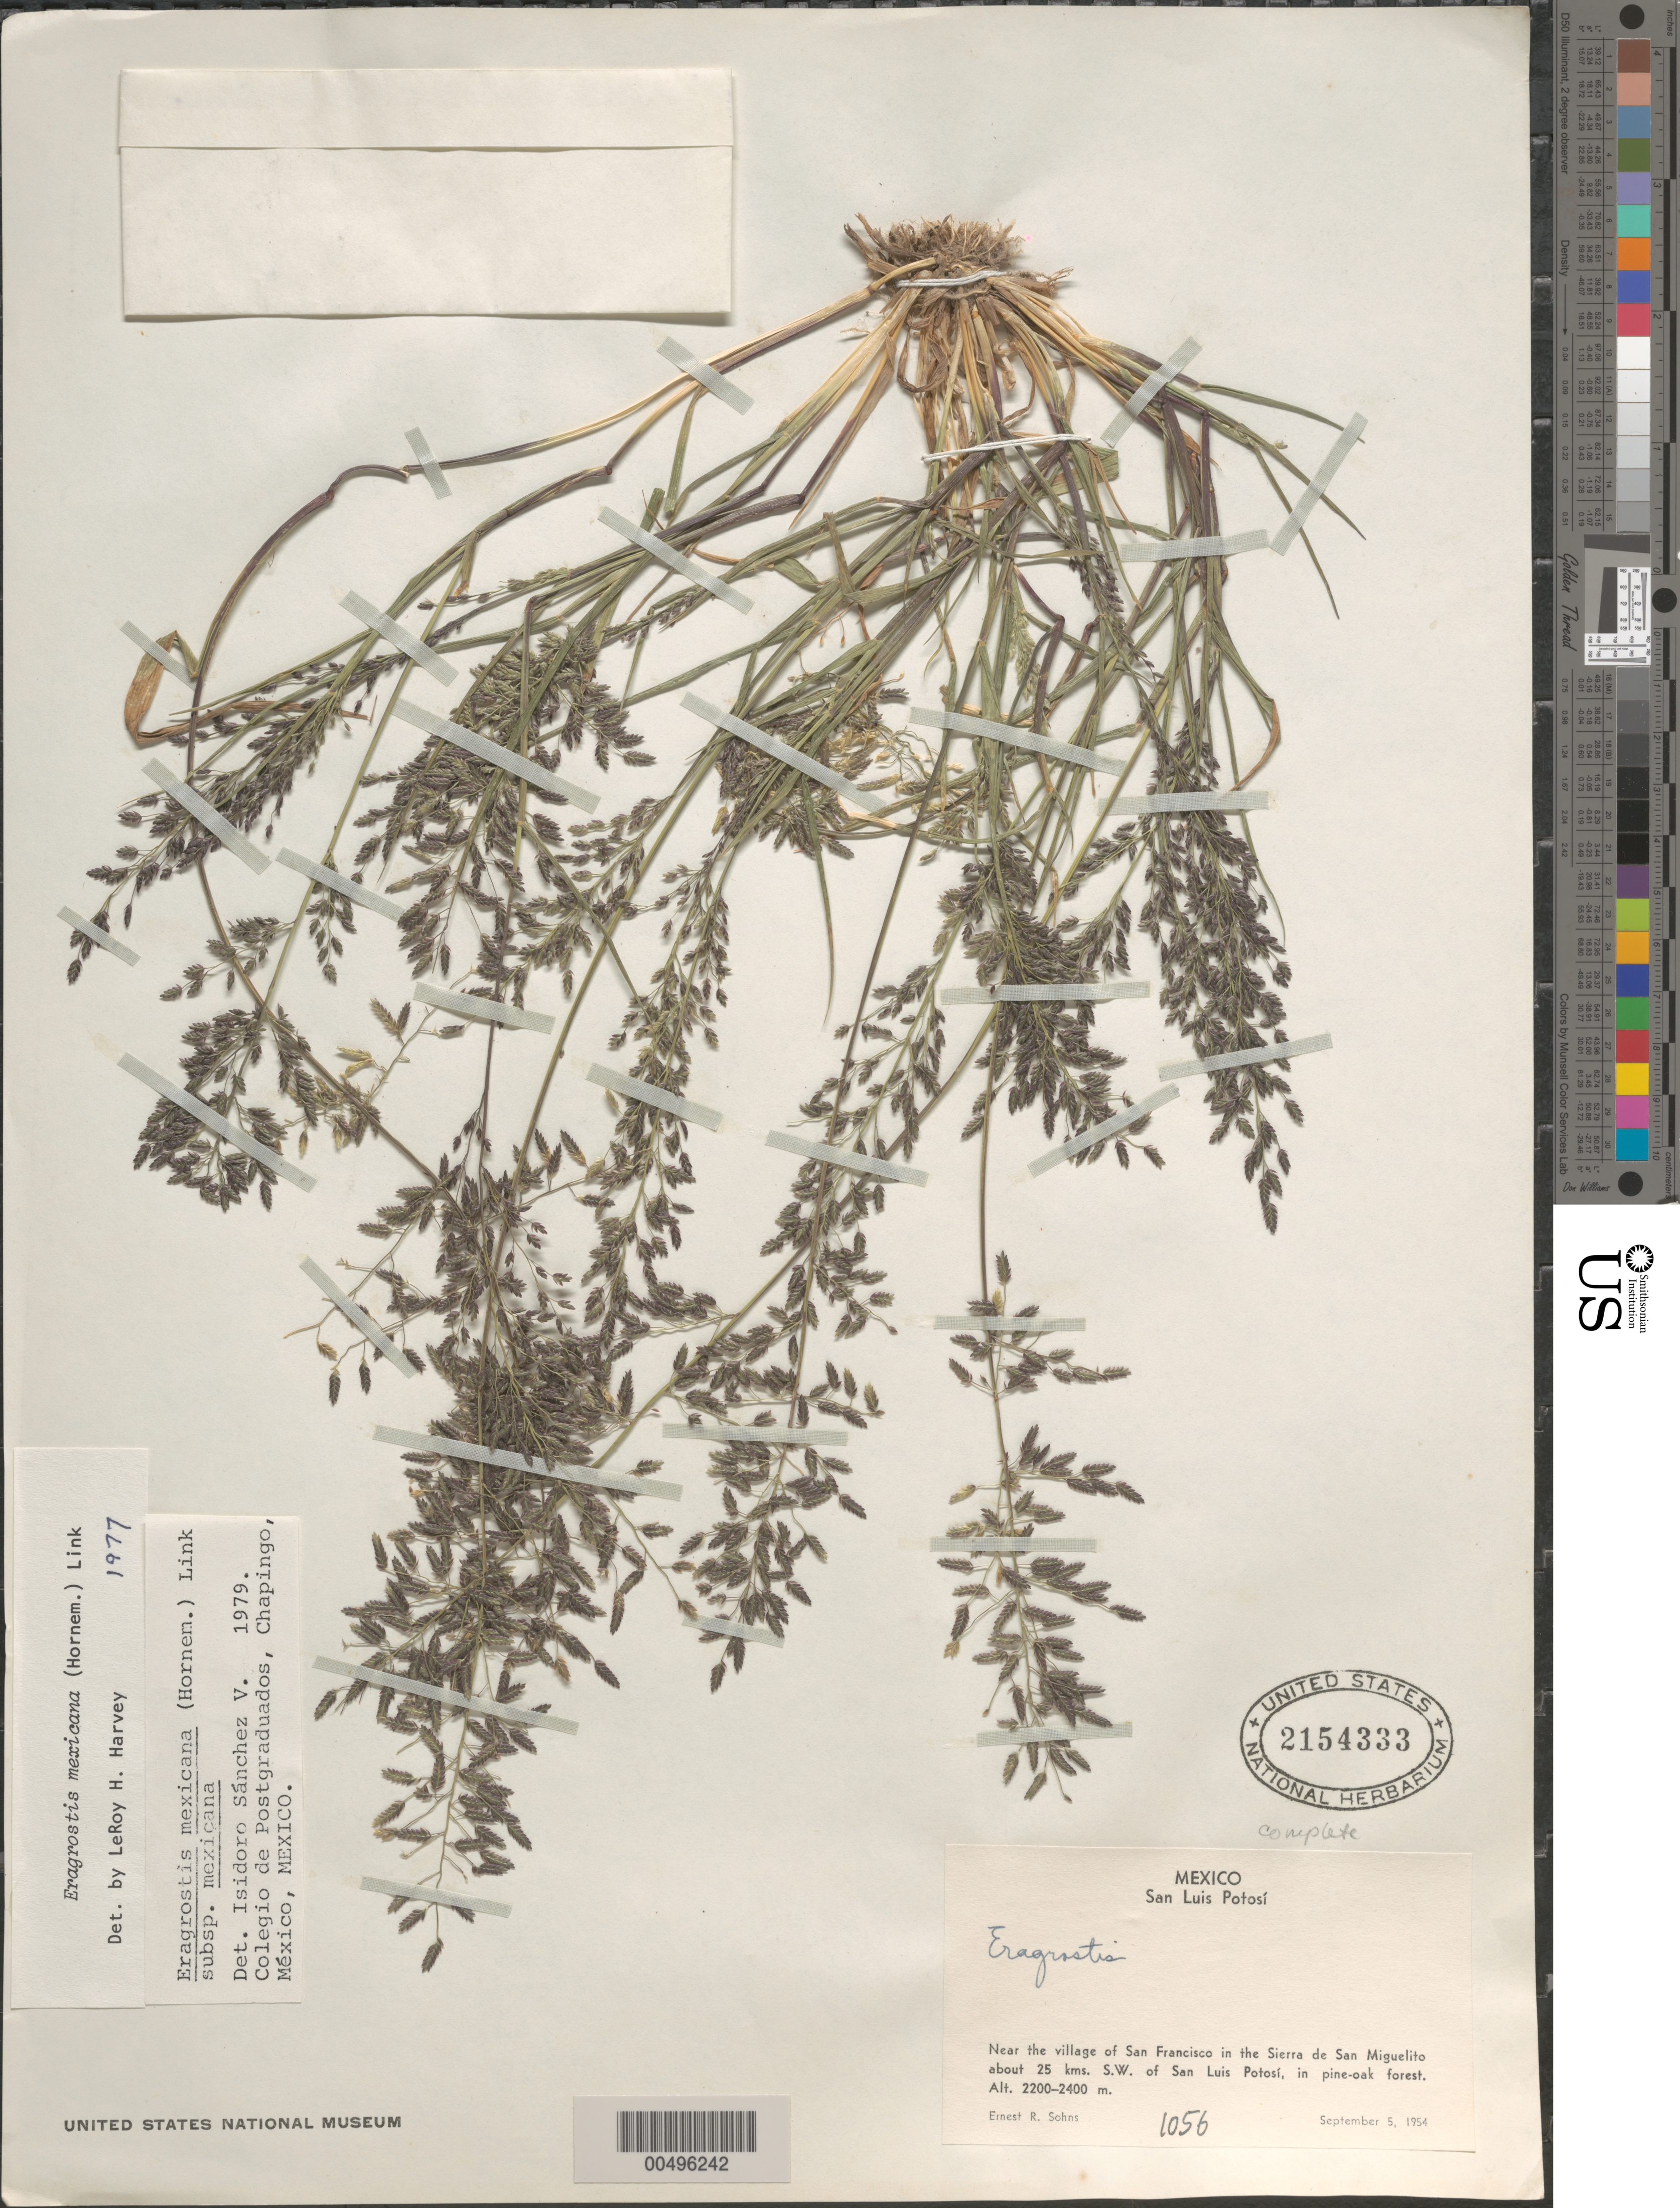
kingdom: Plantae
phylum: Tracheophyta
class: Liliopsida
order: Poales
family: Poaceae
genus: Eragrostis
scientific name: Eragrostis mexicana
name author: (Hornem.) Link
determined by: Sánchez Vega, I. M.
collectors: E. R. Sohns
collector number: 1056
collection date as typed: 5 Sep 1954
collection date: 1954-09-05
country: Mexico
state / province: San Luis Potosi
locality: Near the village of San Francisco in the Sierra de San Miguelito about 25 km SW of San Luis Potosí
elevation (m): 2200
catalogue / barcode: US 2154333